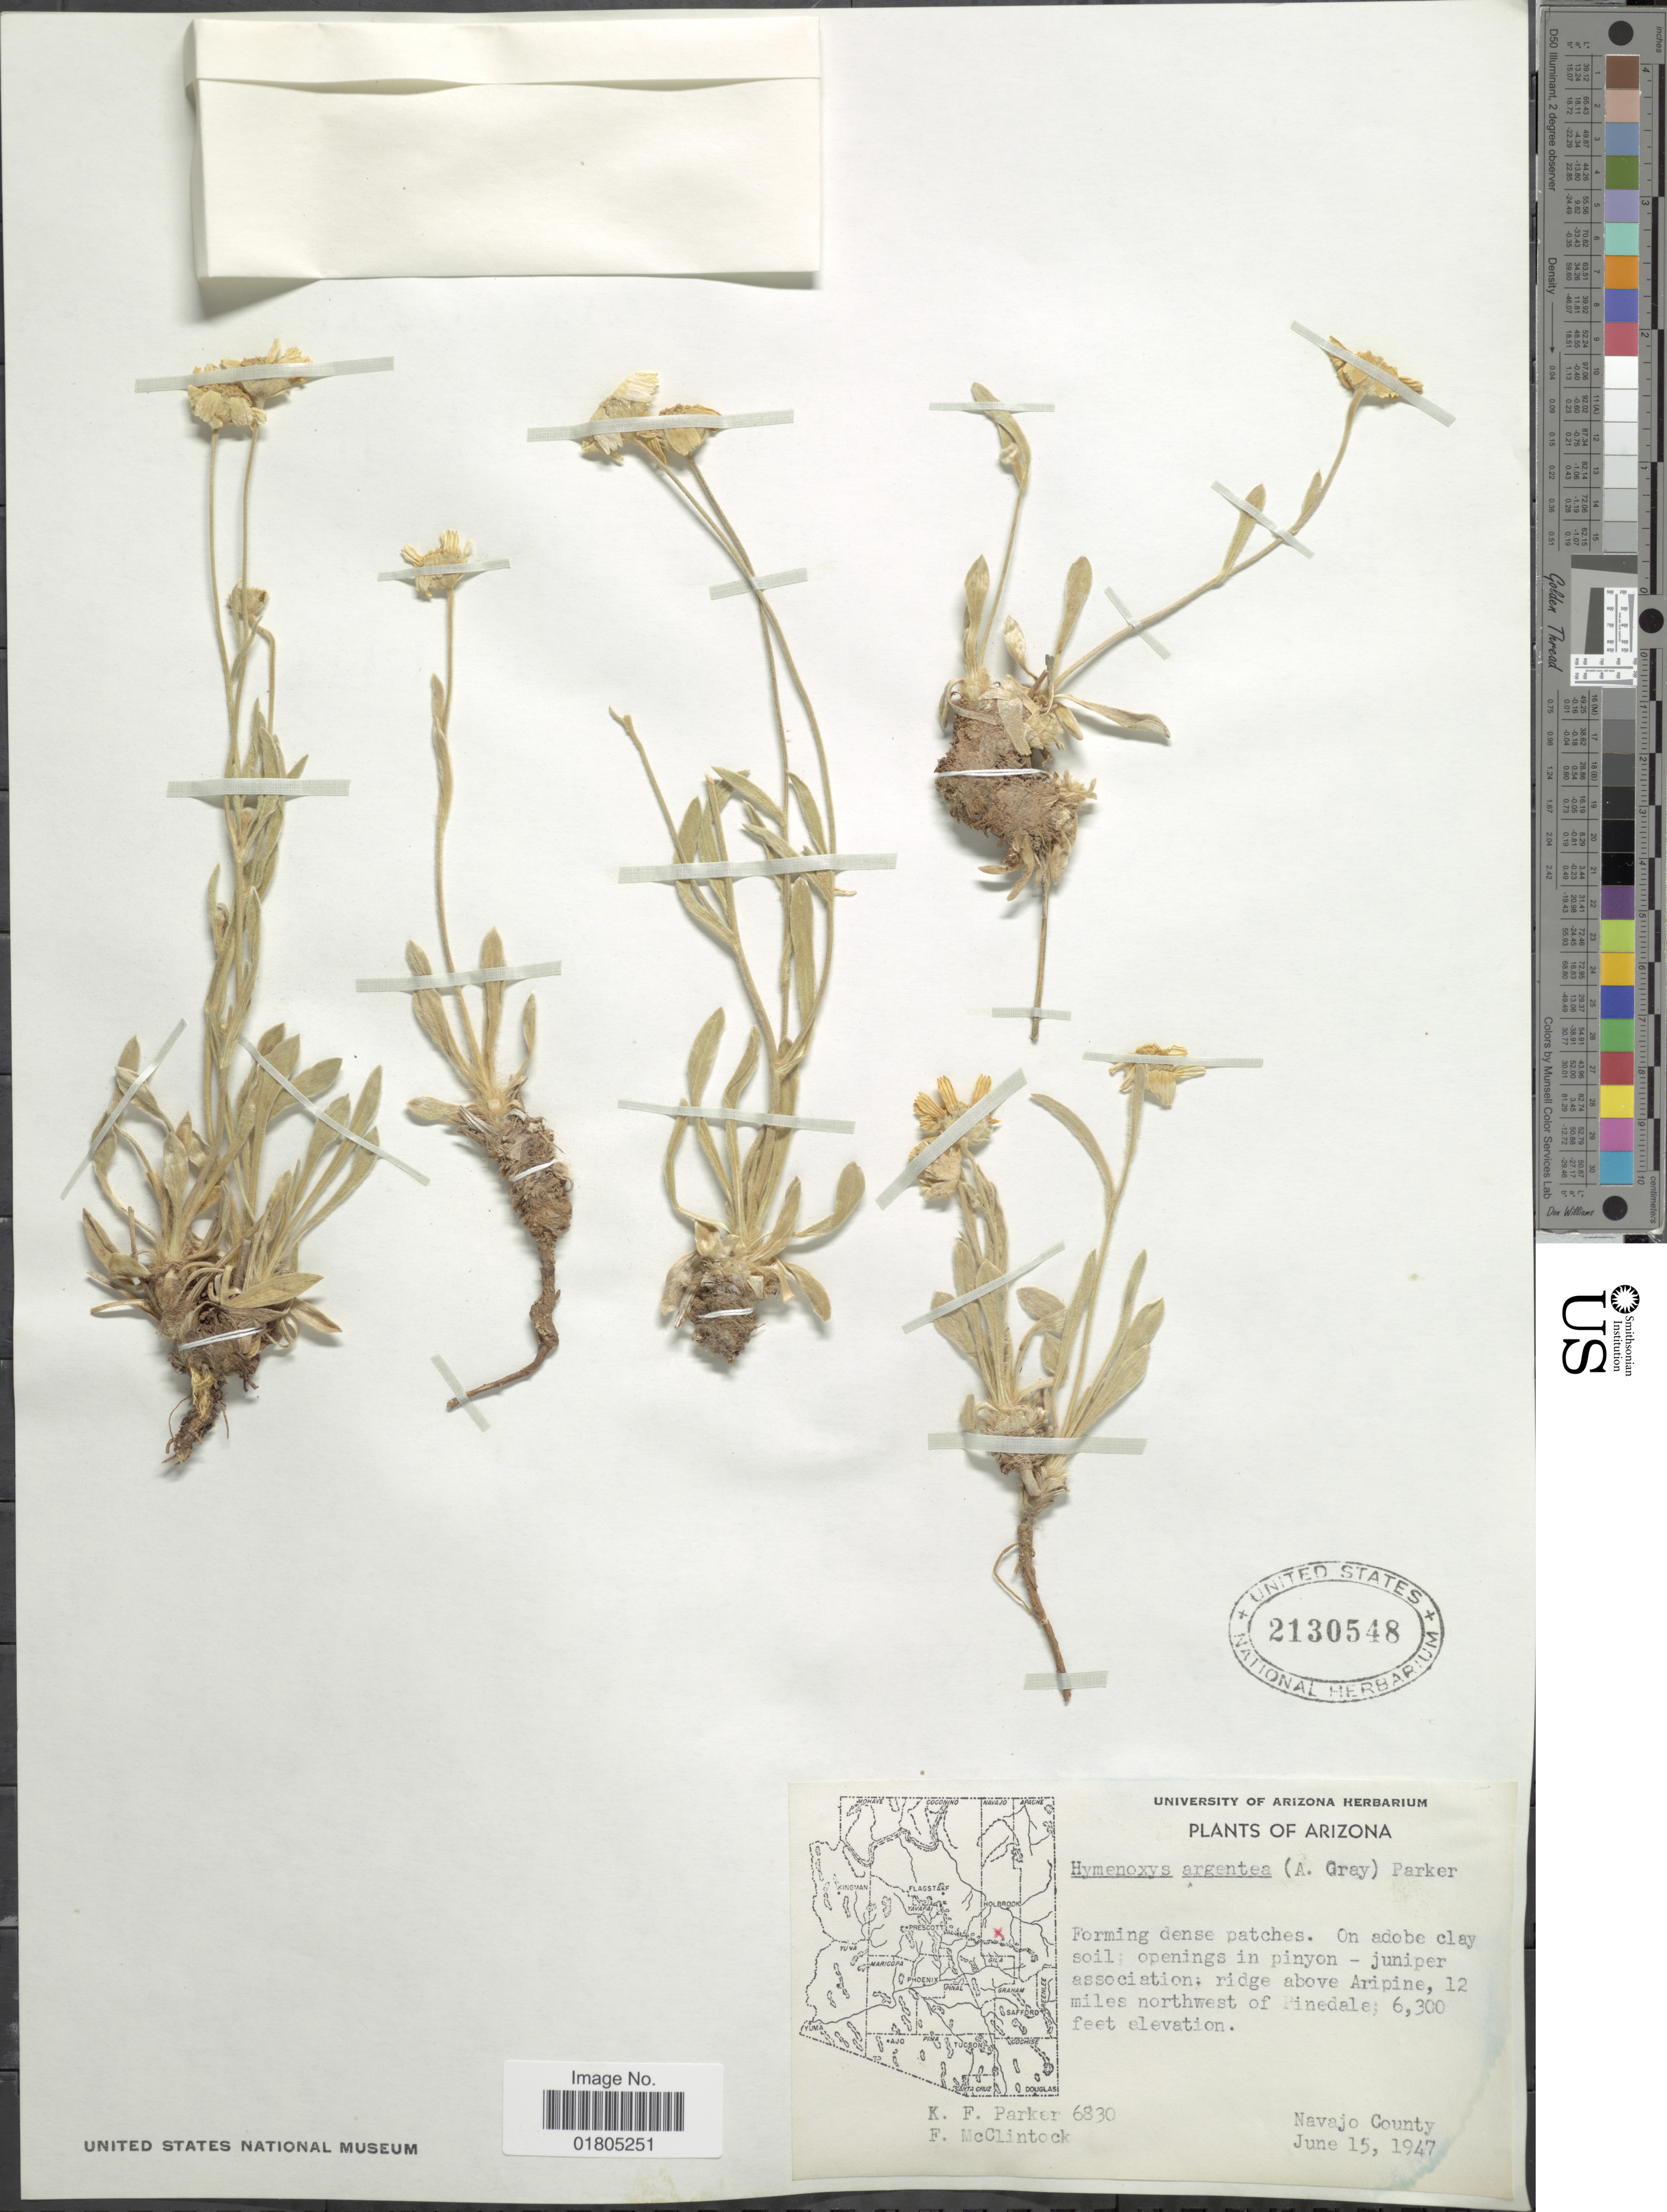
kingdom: Plantae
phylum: Tracheophyta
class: Magnoliopsida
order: Asterales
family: Asteraceae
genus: Actinea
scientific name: Actinea argentea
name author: (A. Gray) Kuntze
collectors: K. F. Parker & E. McClintock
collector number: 6830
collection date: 1947-06-15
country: United States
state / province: Arizona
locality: Ridge above Aripine, 12 miles northwest of Pinedale, Navajo County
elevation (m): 1920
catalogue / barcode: US 2130548